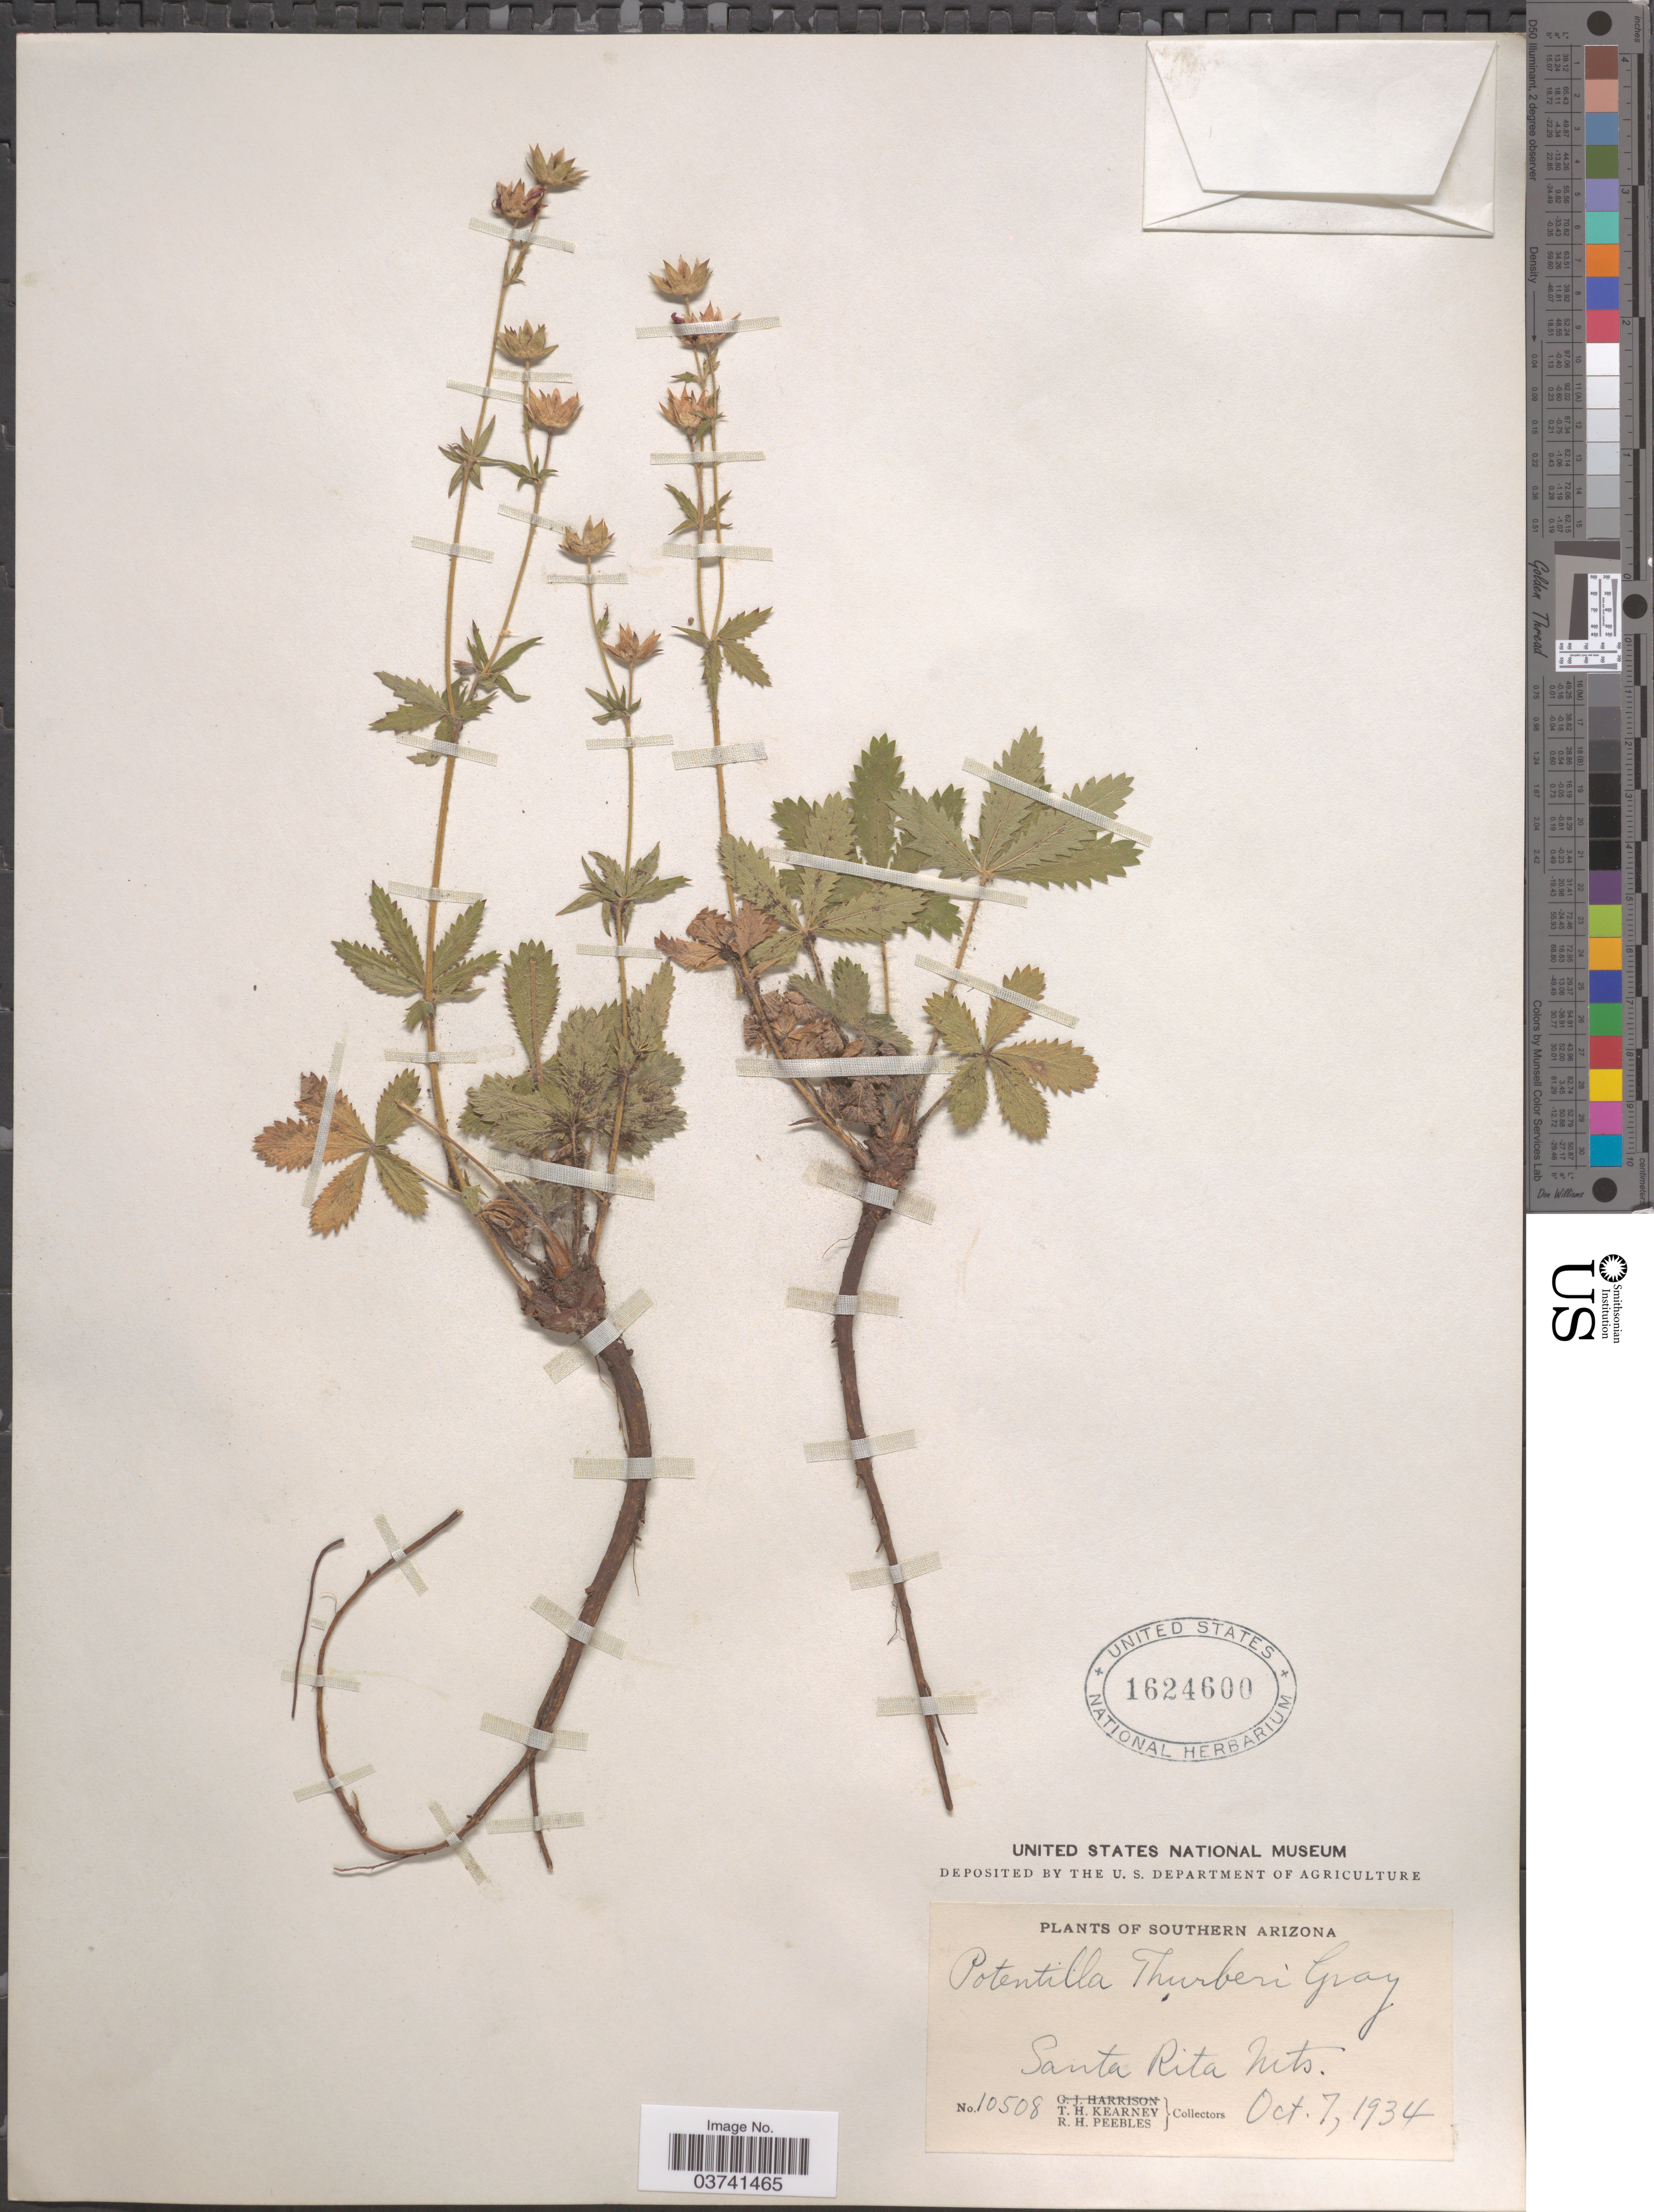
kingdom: Plantae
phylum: Tracheophyta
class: Magnoliopsida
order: Rosales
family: Rosaceae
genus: Potentilla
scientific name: Potentilla thurberi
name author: A. Gray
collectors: T. H. Kearney & R. H. Peebles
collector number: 10508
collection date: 1934-10-07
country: United States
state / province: Arizona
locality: Southern Arizona. Santa Rita Mts.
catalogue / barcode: US 1624600